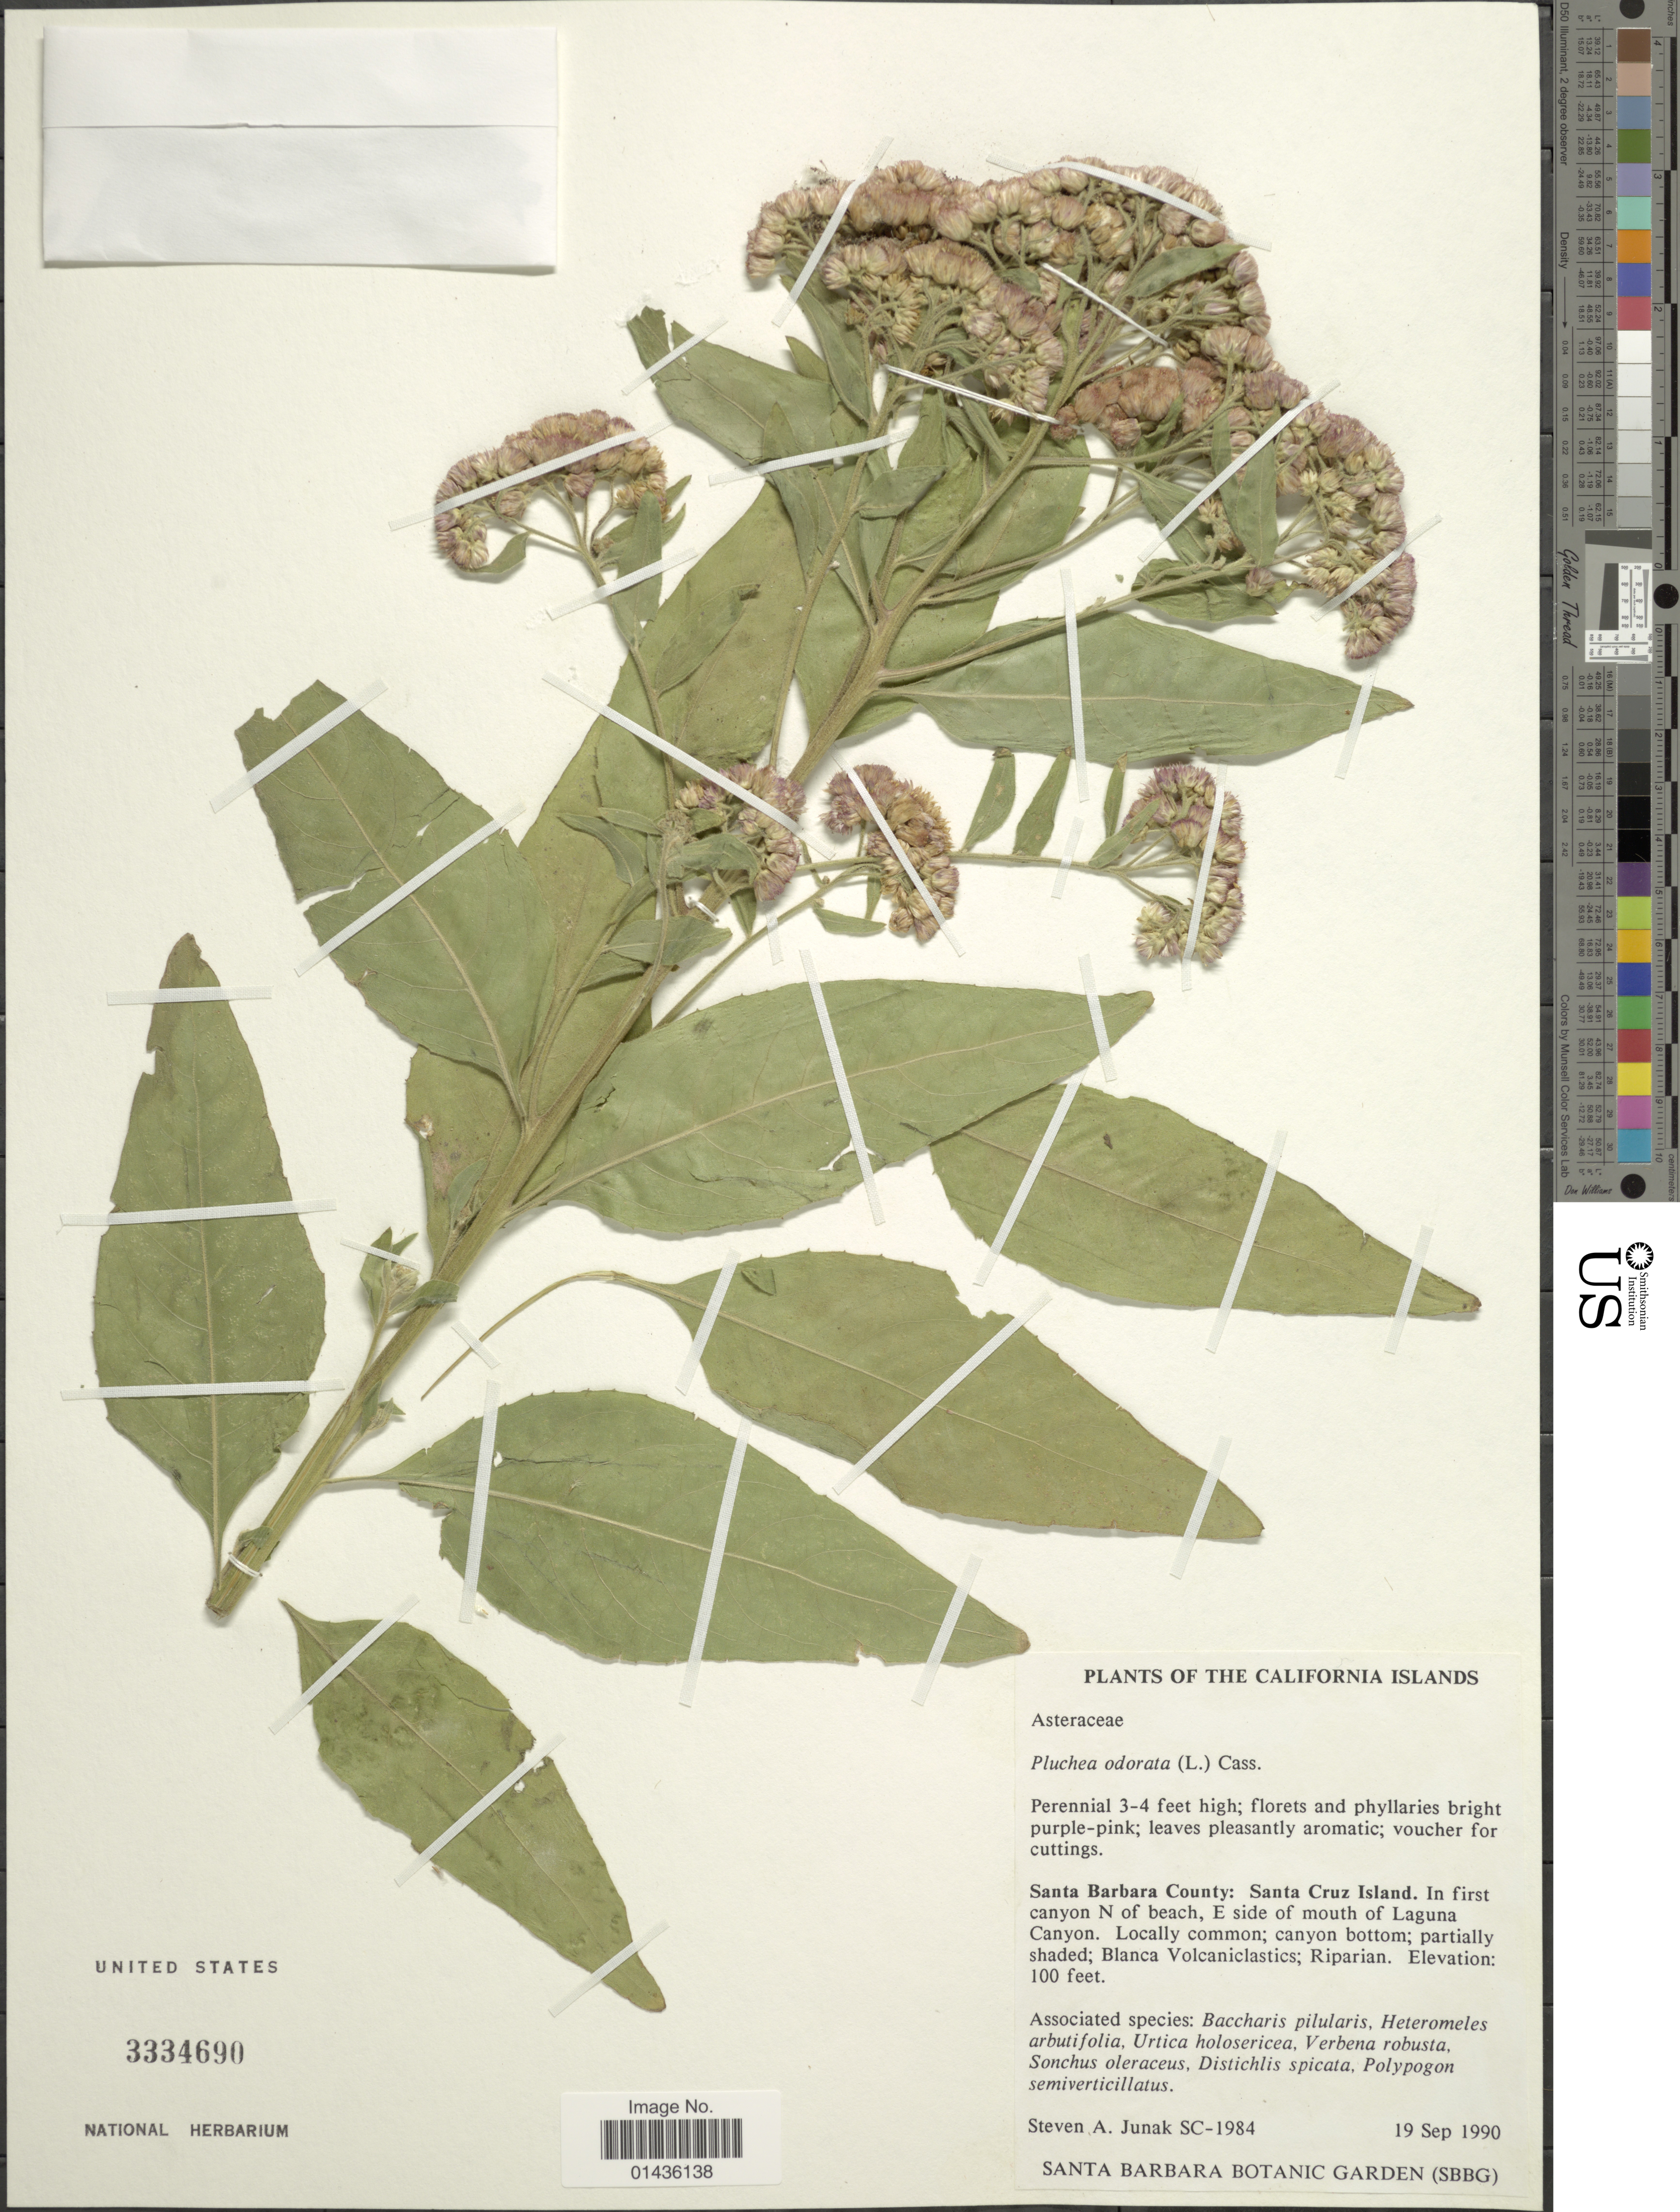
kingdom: Plantae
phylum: Tracheophyta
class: Magnoliopsida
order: Asterales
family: Asteraceae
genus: Pluchea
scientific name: Pluchea carolinensis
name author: (Jacq.) D. Don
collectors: S. Junak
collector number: SC-1984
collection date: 1990-09-19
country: United States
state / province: California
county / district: Santa Barbara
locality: California Islands, Santa Barbara County, Santa Cruz Island, N of beach, E side of mouth of Laguna Canyon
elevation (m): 30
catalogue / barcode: US 3334690